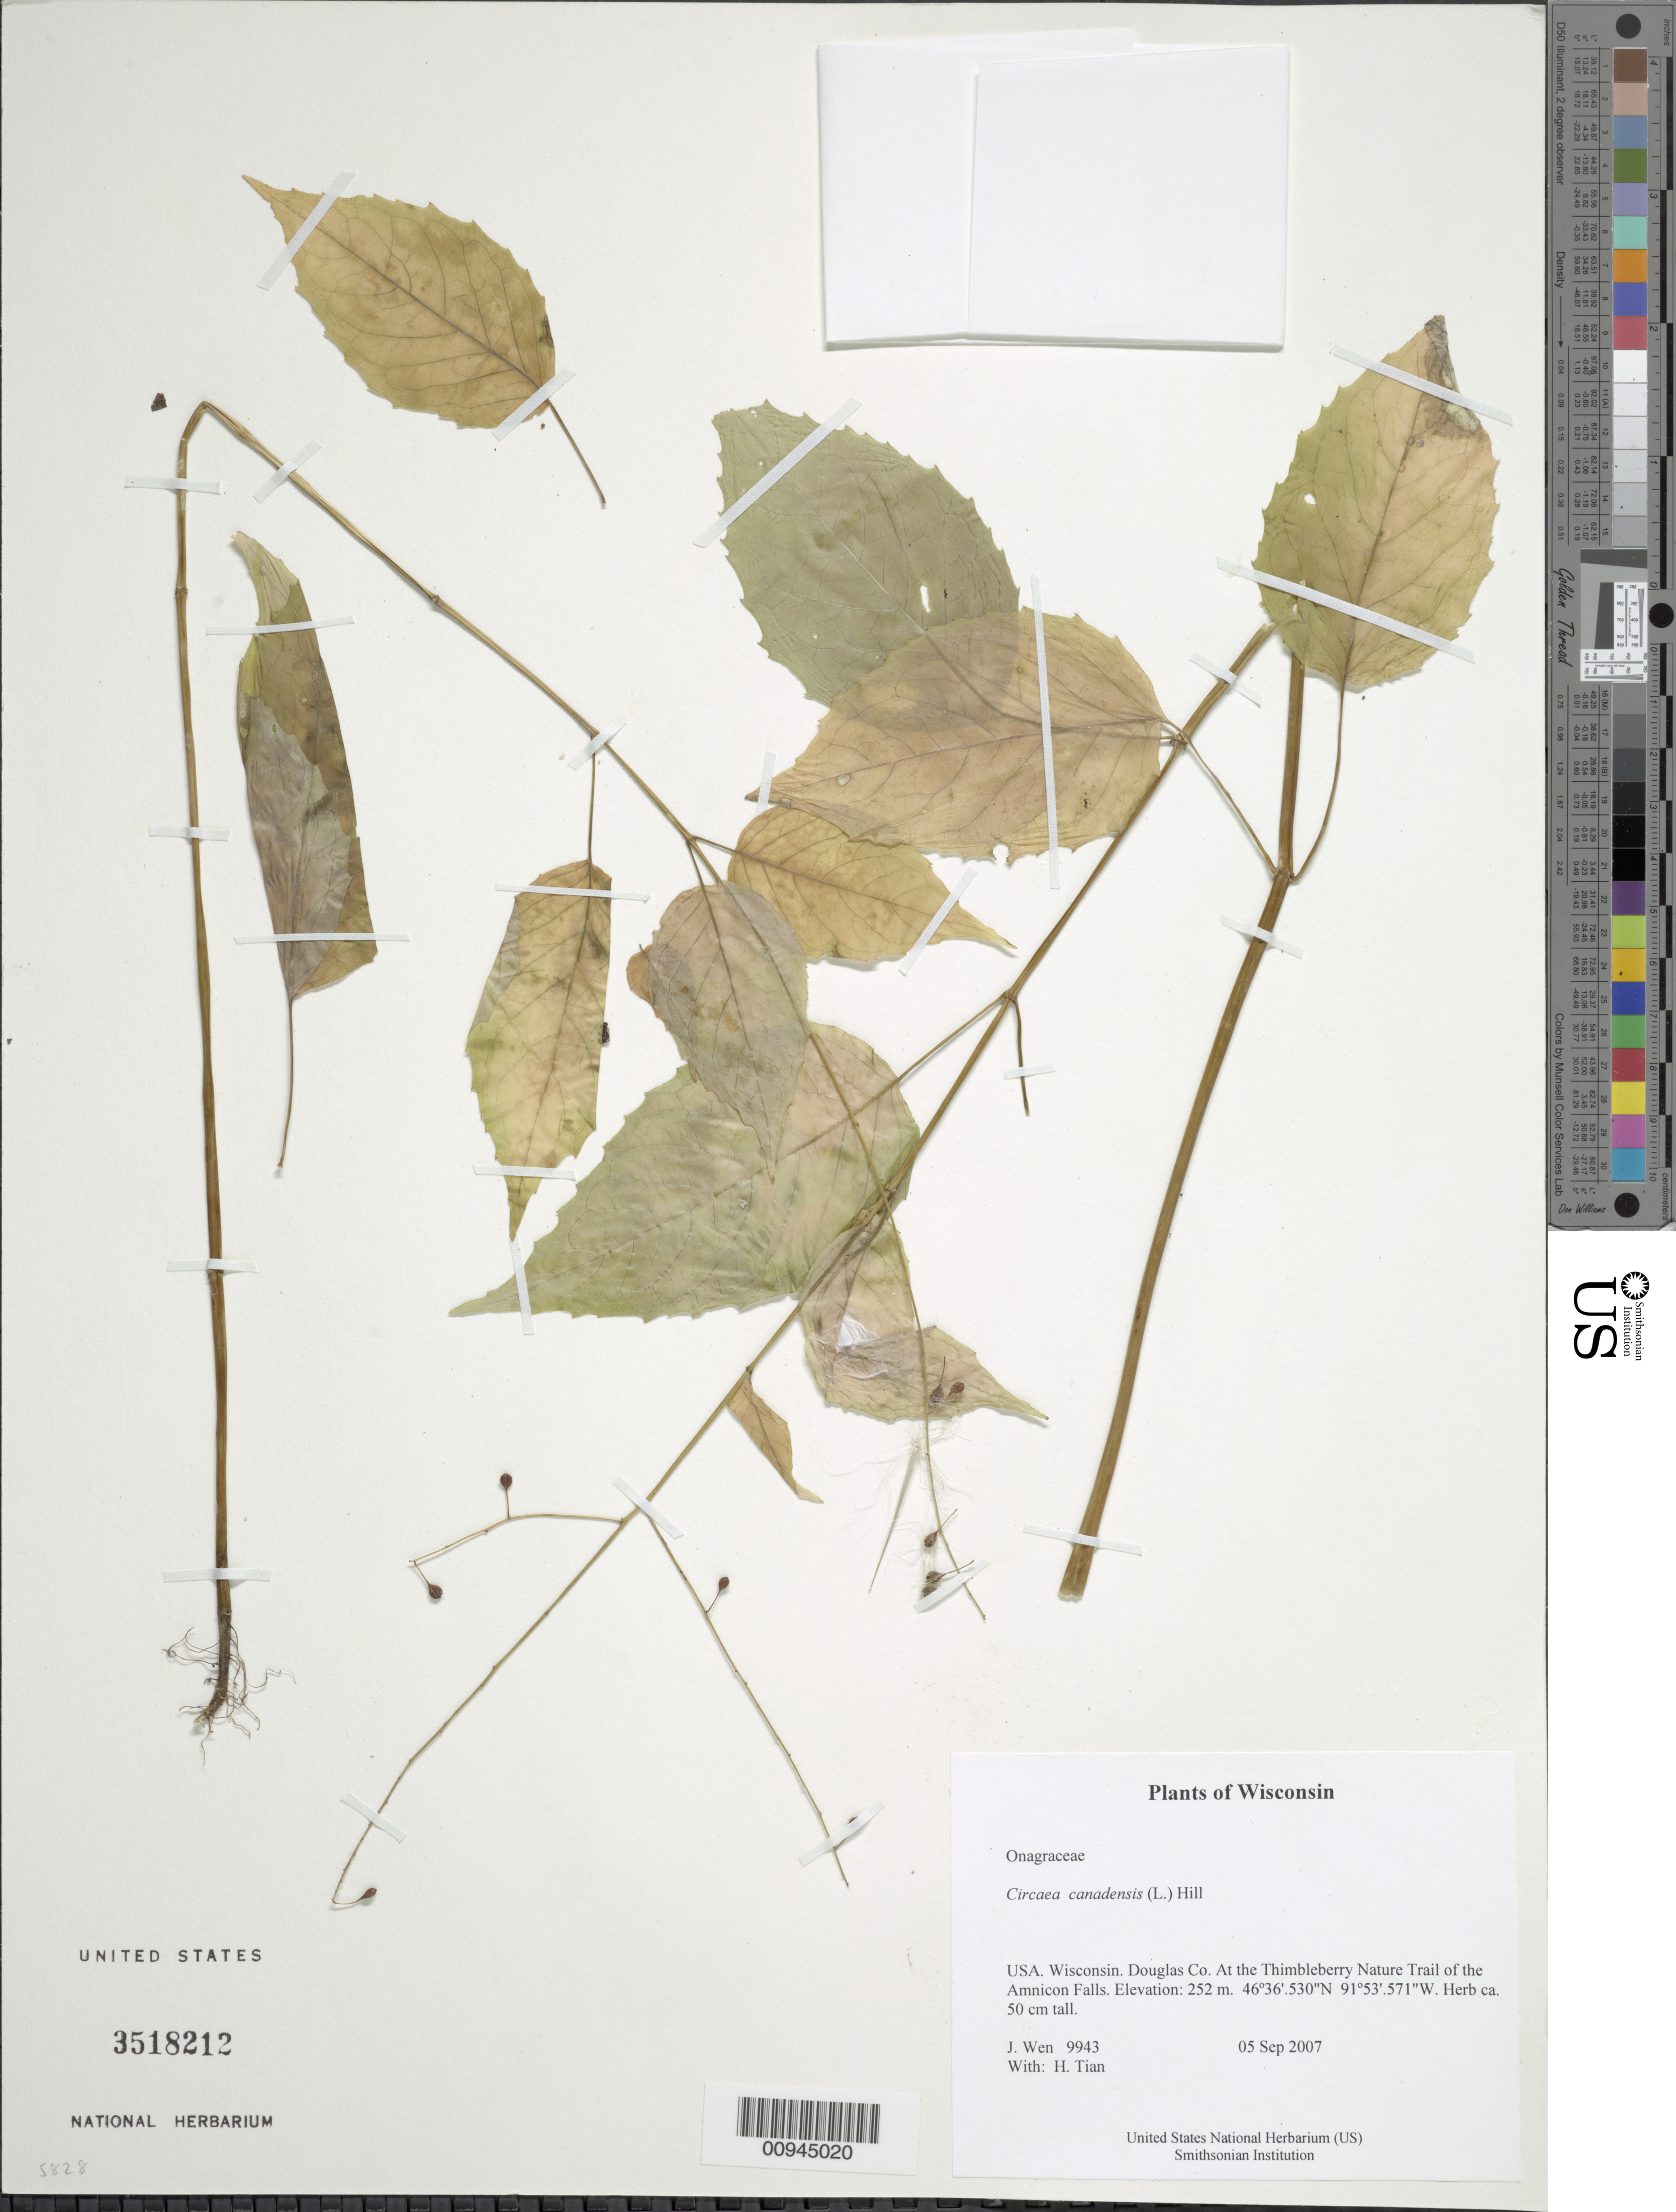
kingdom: Plantae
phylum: Tracheophyta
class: Magnoliopsida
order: Myrtales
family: Onagraceae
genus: Circaea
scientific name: Circaea canadensis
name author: (L.) Hill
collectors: J. Wen & H. Tian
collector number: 9943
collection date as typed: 05 Sep 2007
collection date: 2007-09-05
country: United States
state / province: Wisconsin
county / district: Douglas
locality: At the Thimbleberry Nature Trail of the Amnicon Falls.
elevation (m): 252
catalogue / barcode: US 3518212